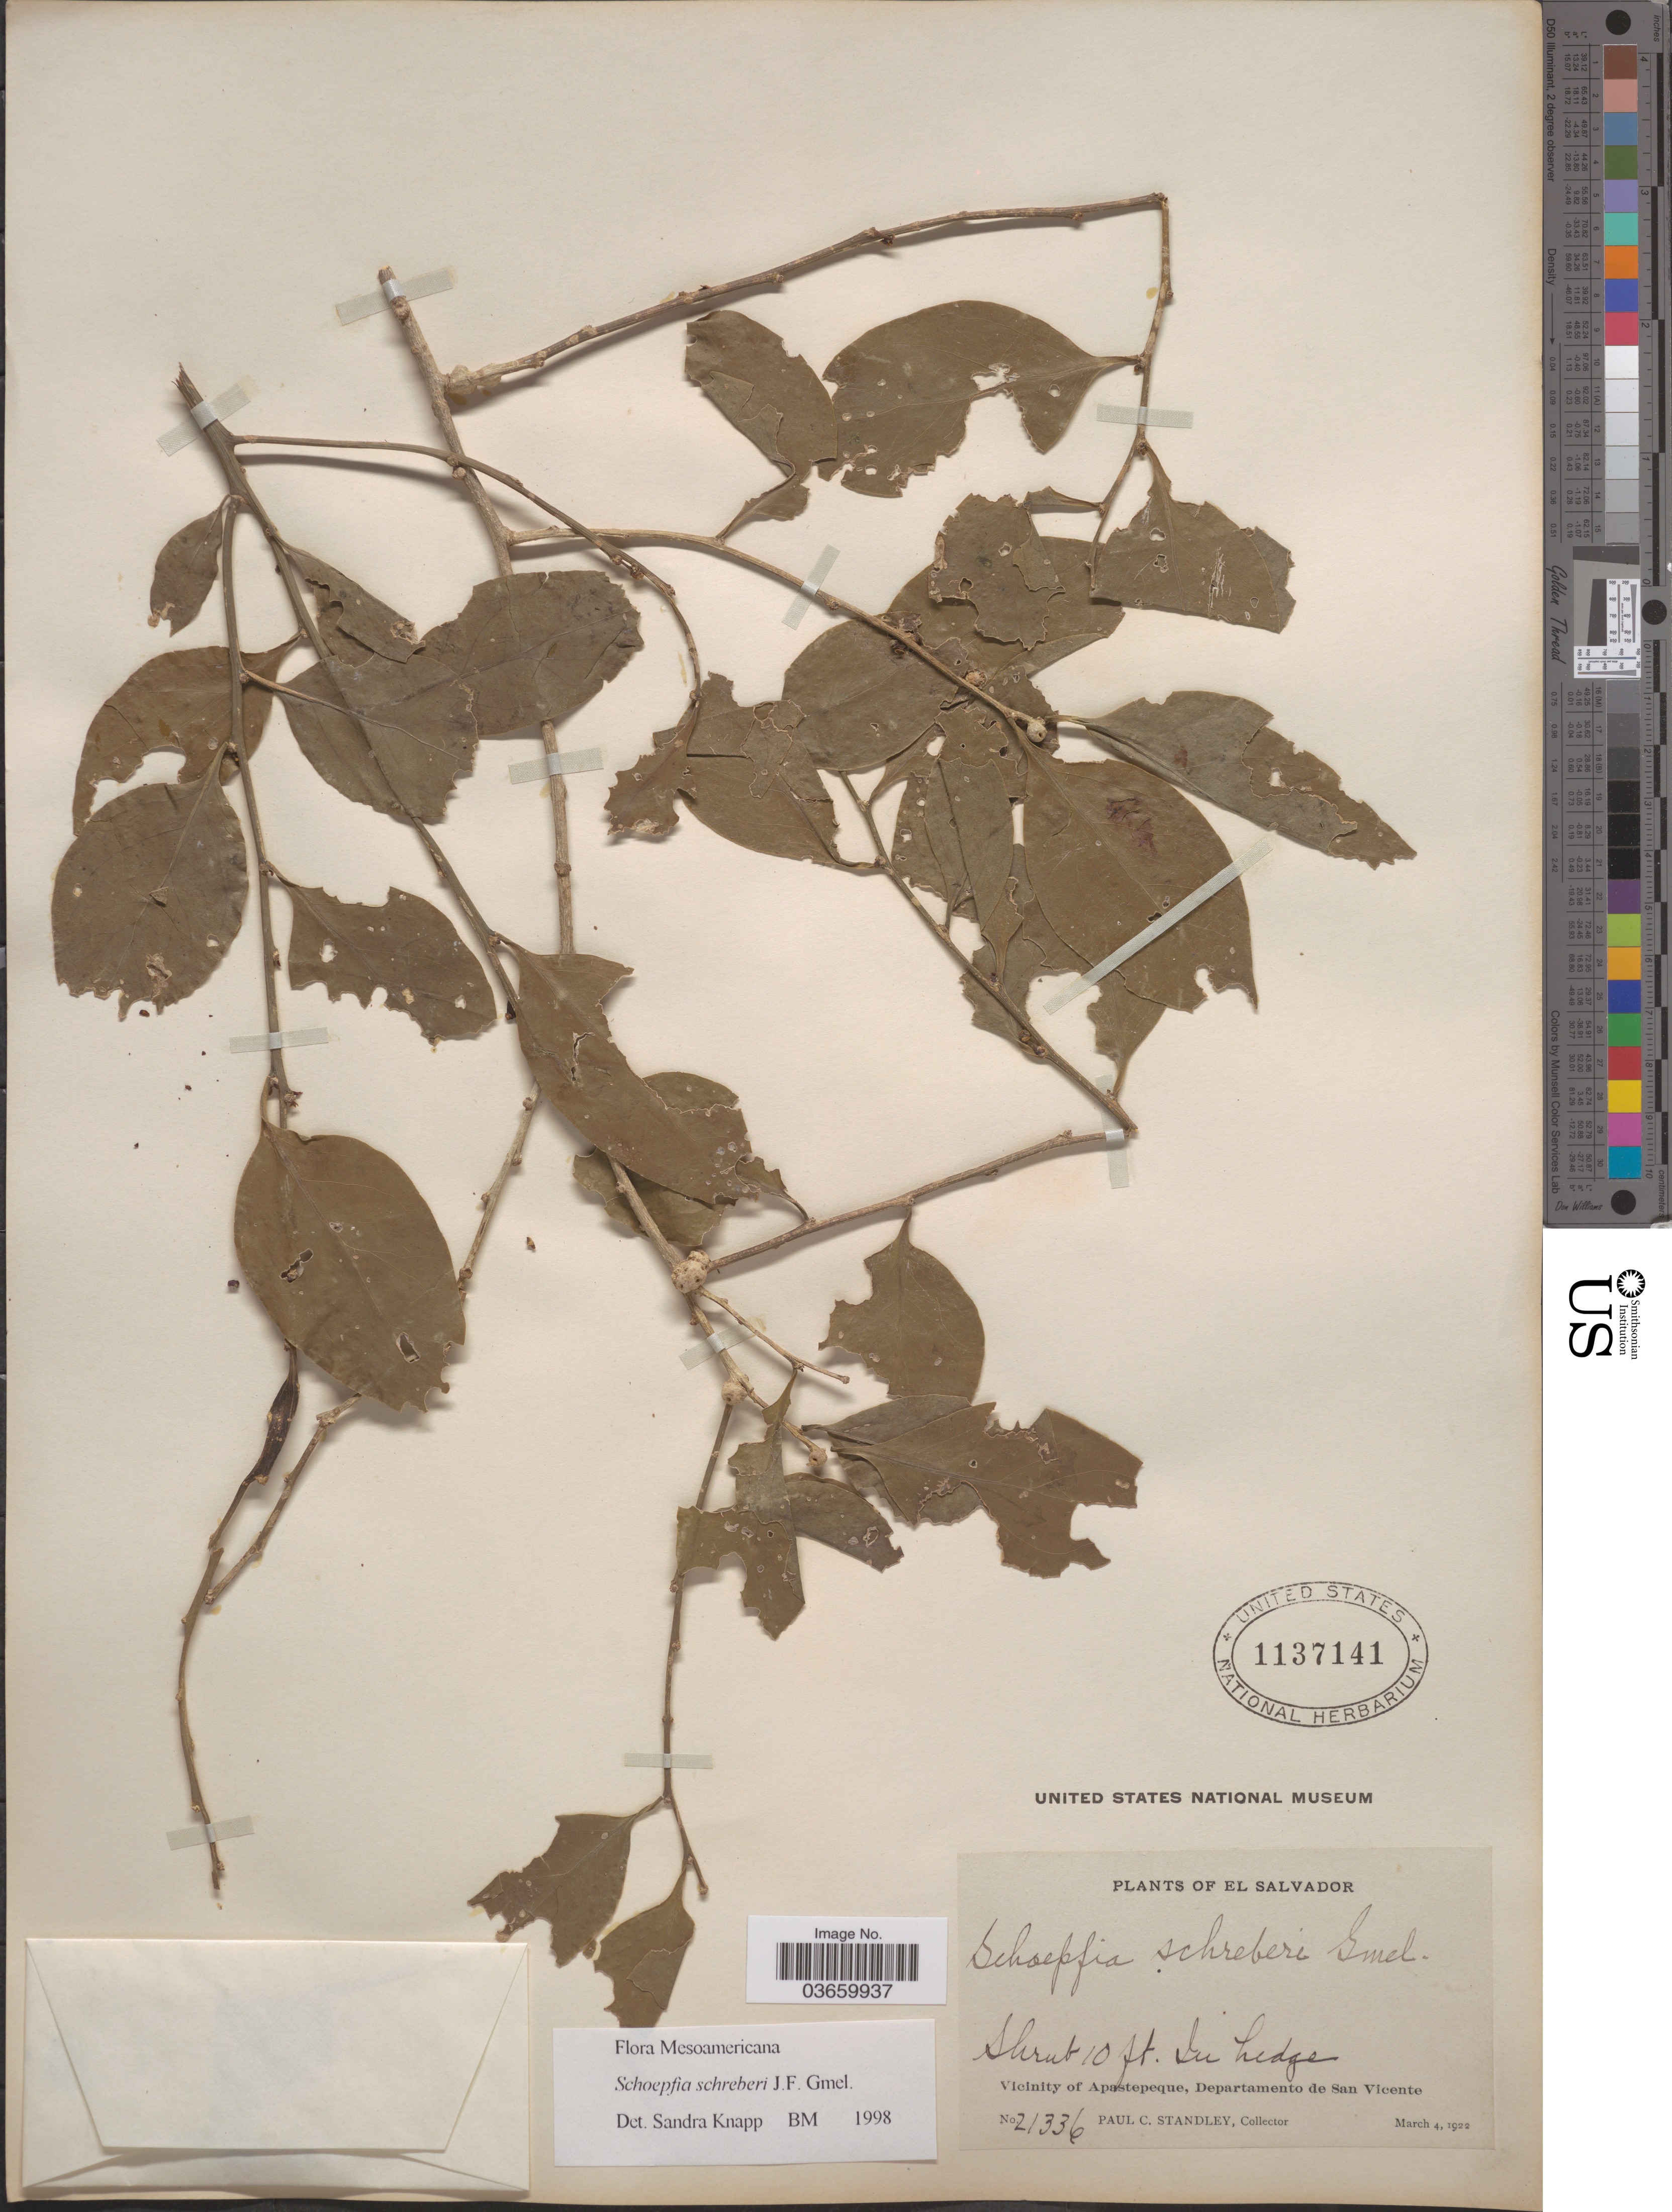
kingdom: Plantae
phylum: Tracheophyta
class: Magnoliopsida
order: Santalales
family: Schoepfiaceae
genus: Schoepfia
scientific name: Schoepfia schreberi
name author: J.F. Gmel.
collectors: P. C. Standley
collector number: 21336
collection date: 1922-03-04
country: El Salvador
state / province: San Vincente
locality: Vicinity of Apastepeque, Departamento de San Vicente.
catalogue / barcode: US 1137141